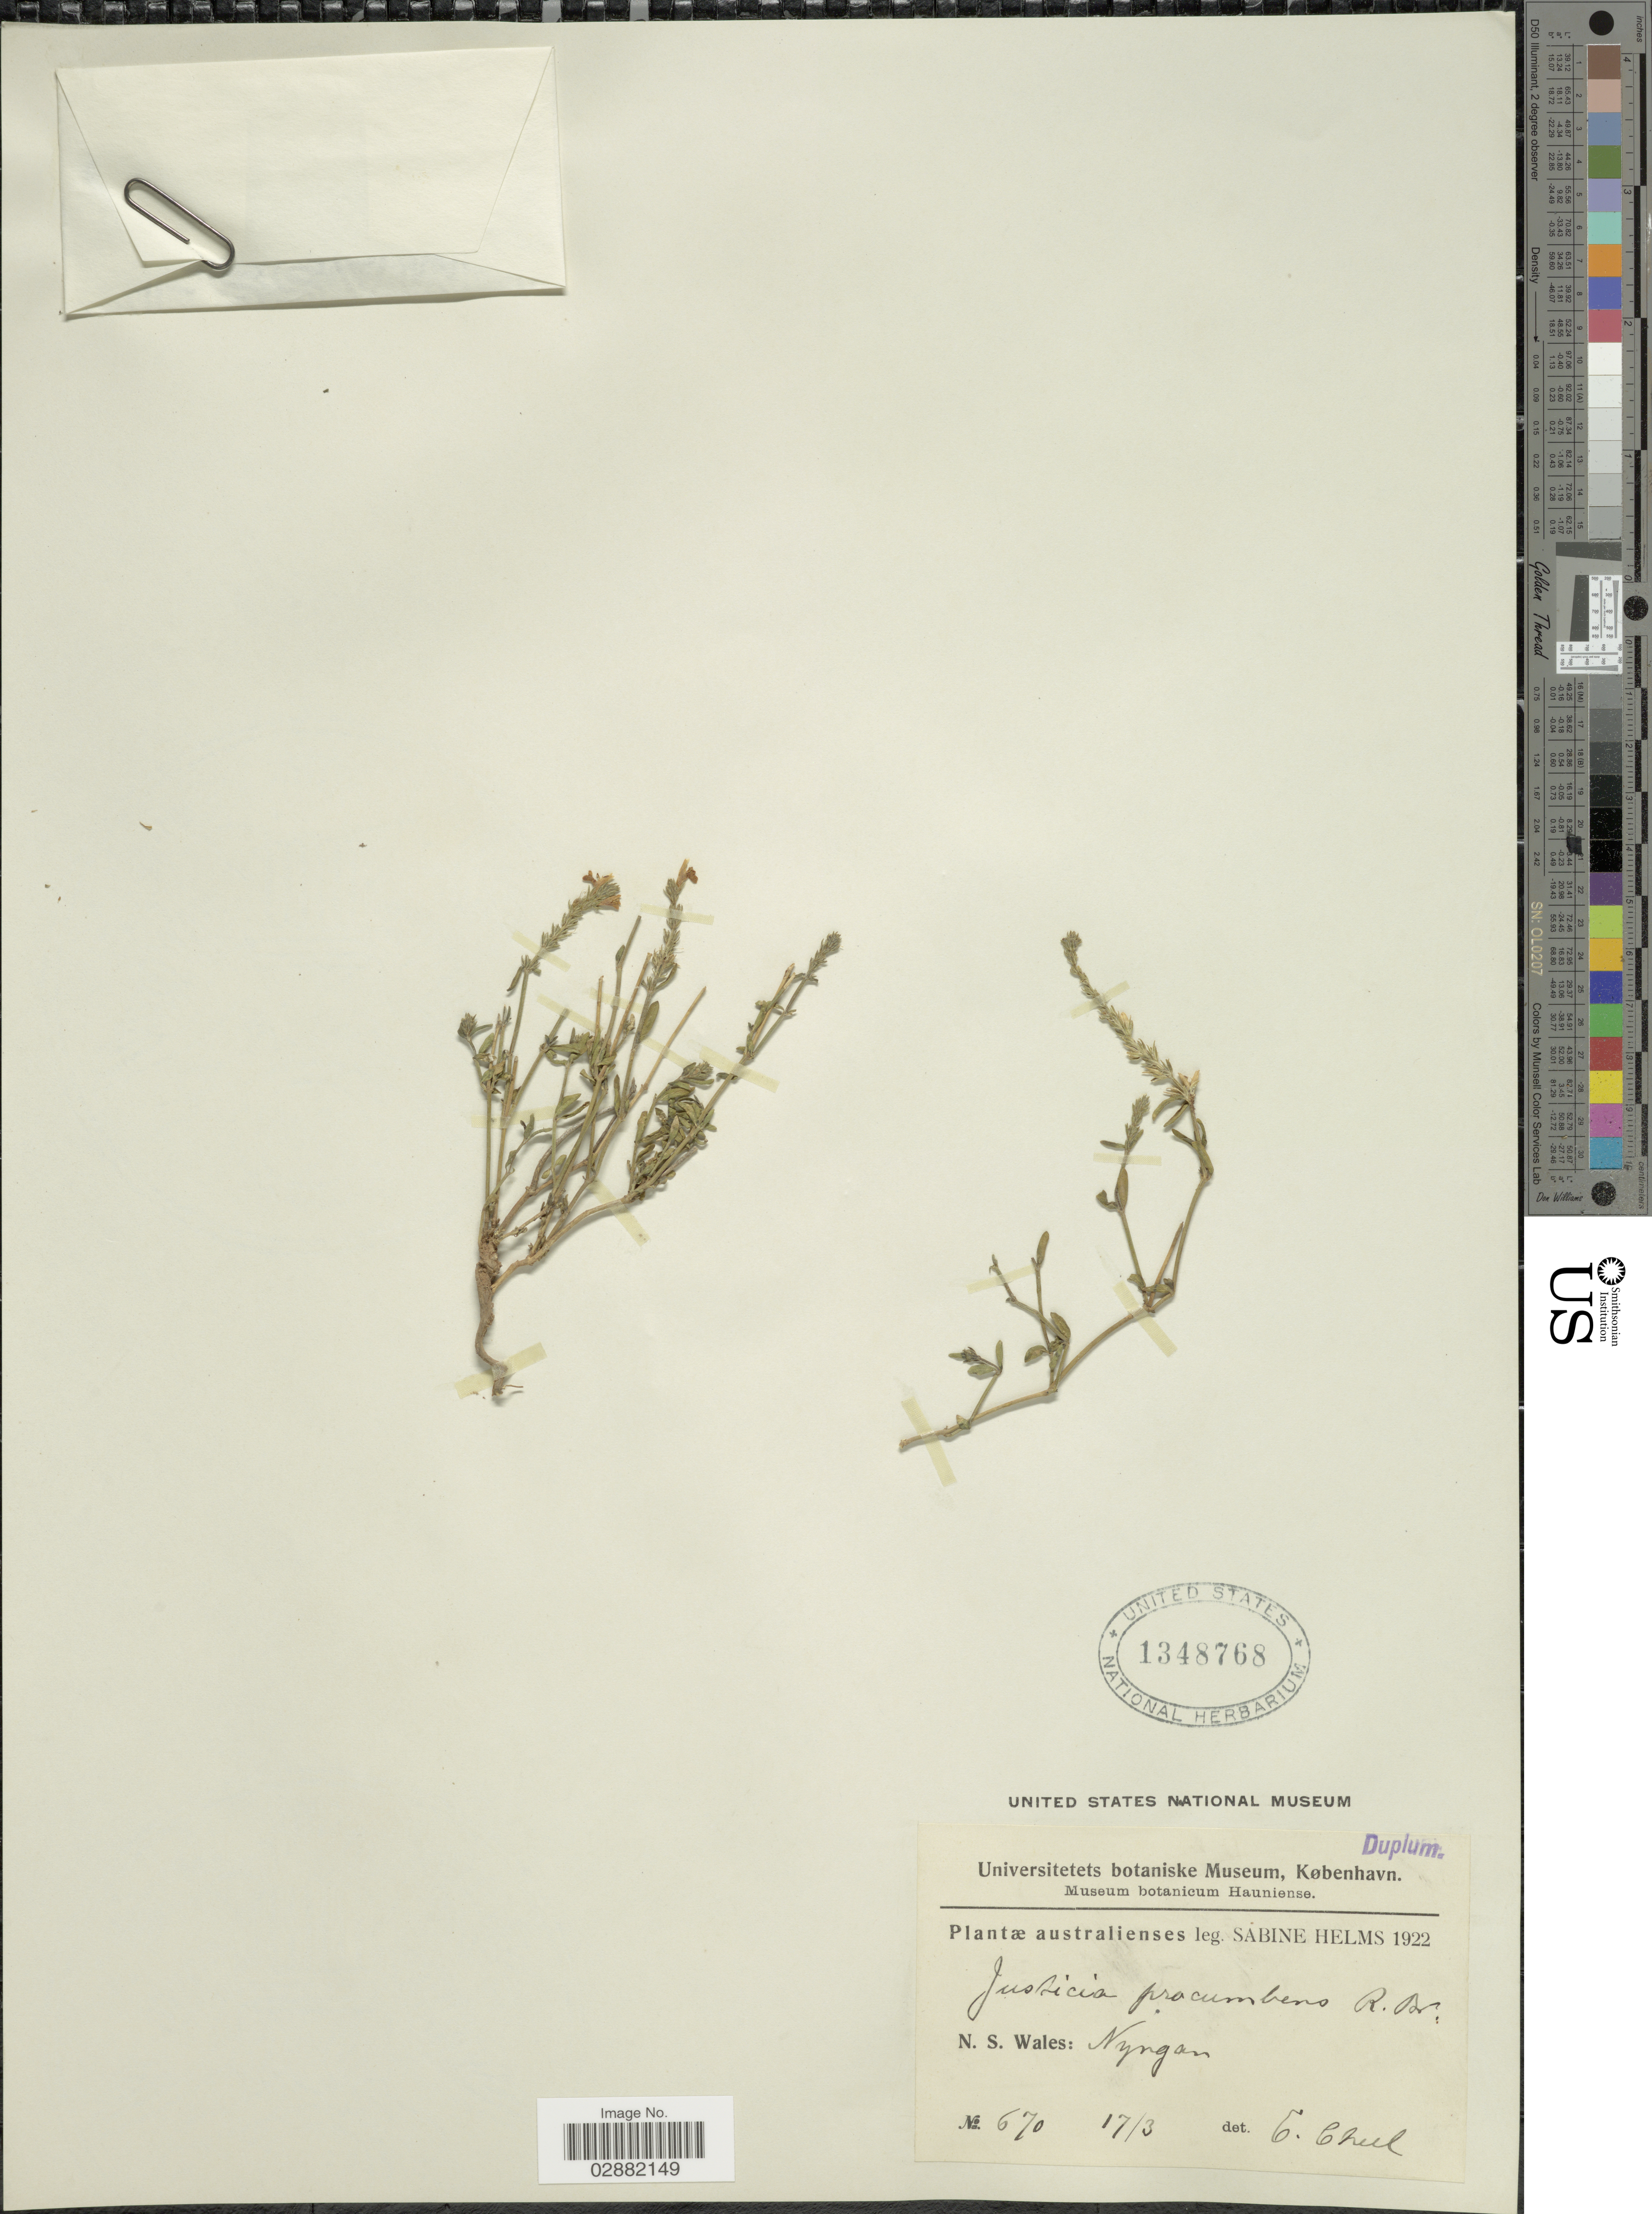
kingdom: Plantae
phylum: Tracheophyta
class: Magnoliopsida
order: Lamiales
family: Acanthaceae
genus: Justicia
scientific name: Justicia procumbens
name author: L.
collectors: S. Helms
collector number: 670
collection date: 1922-03-17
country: Australia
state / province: New South Wales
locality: N.S. Wales, Nyngan.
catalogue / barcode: US 1348768